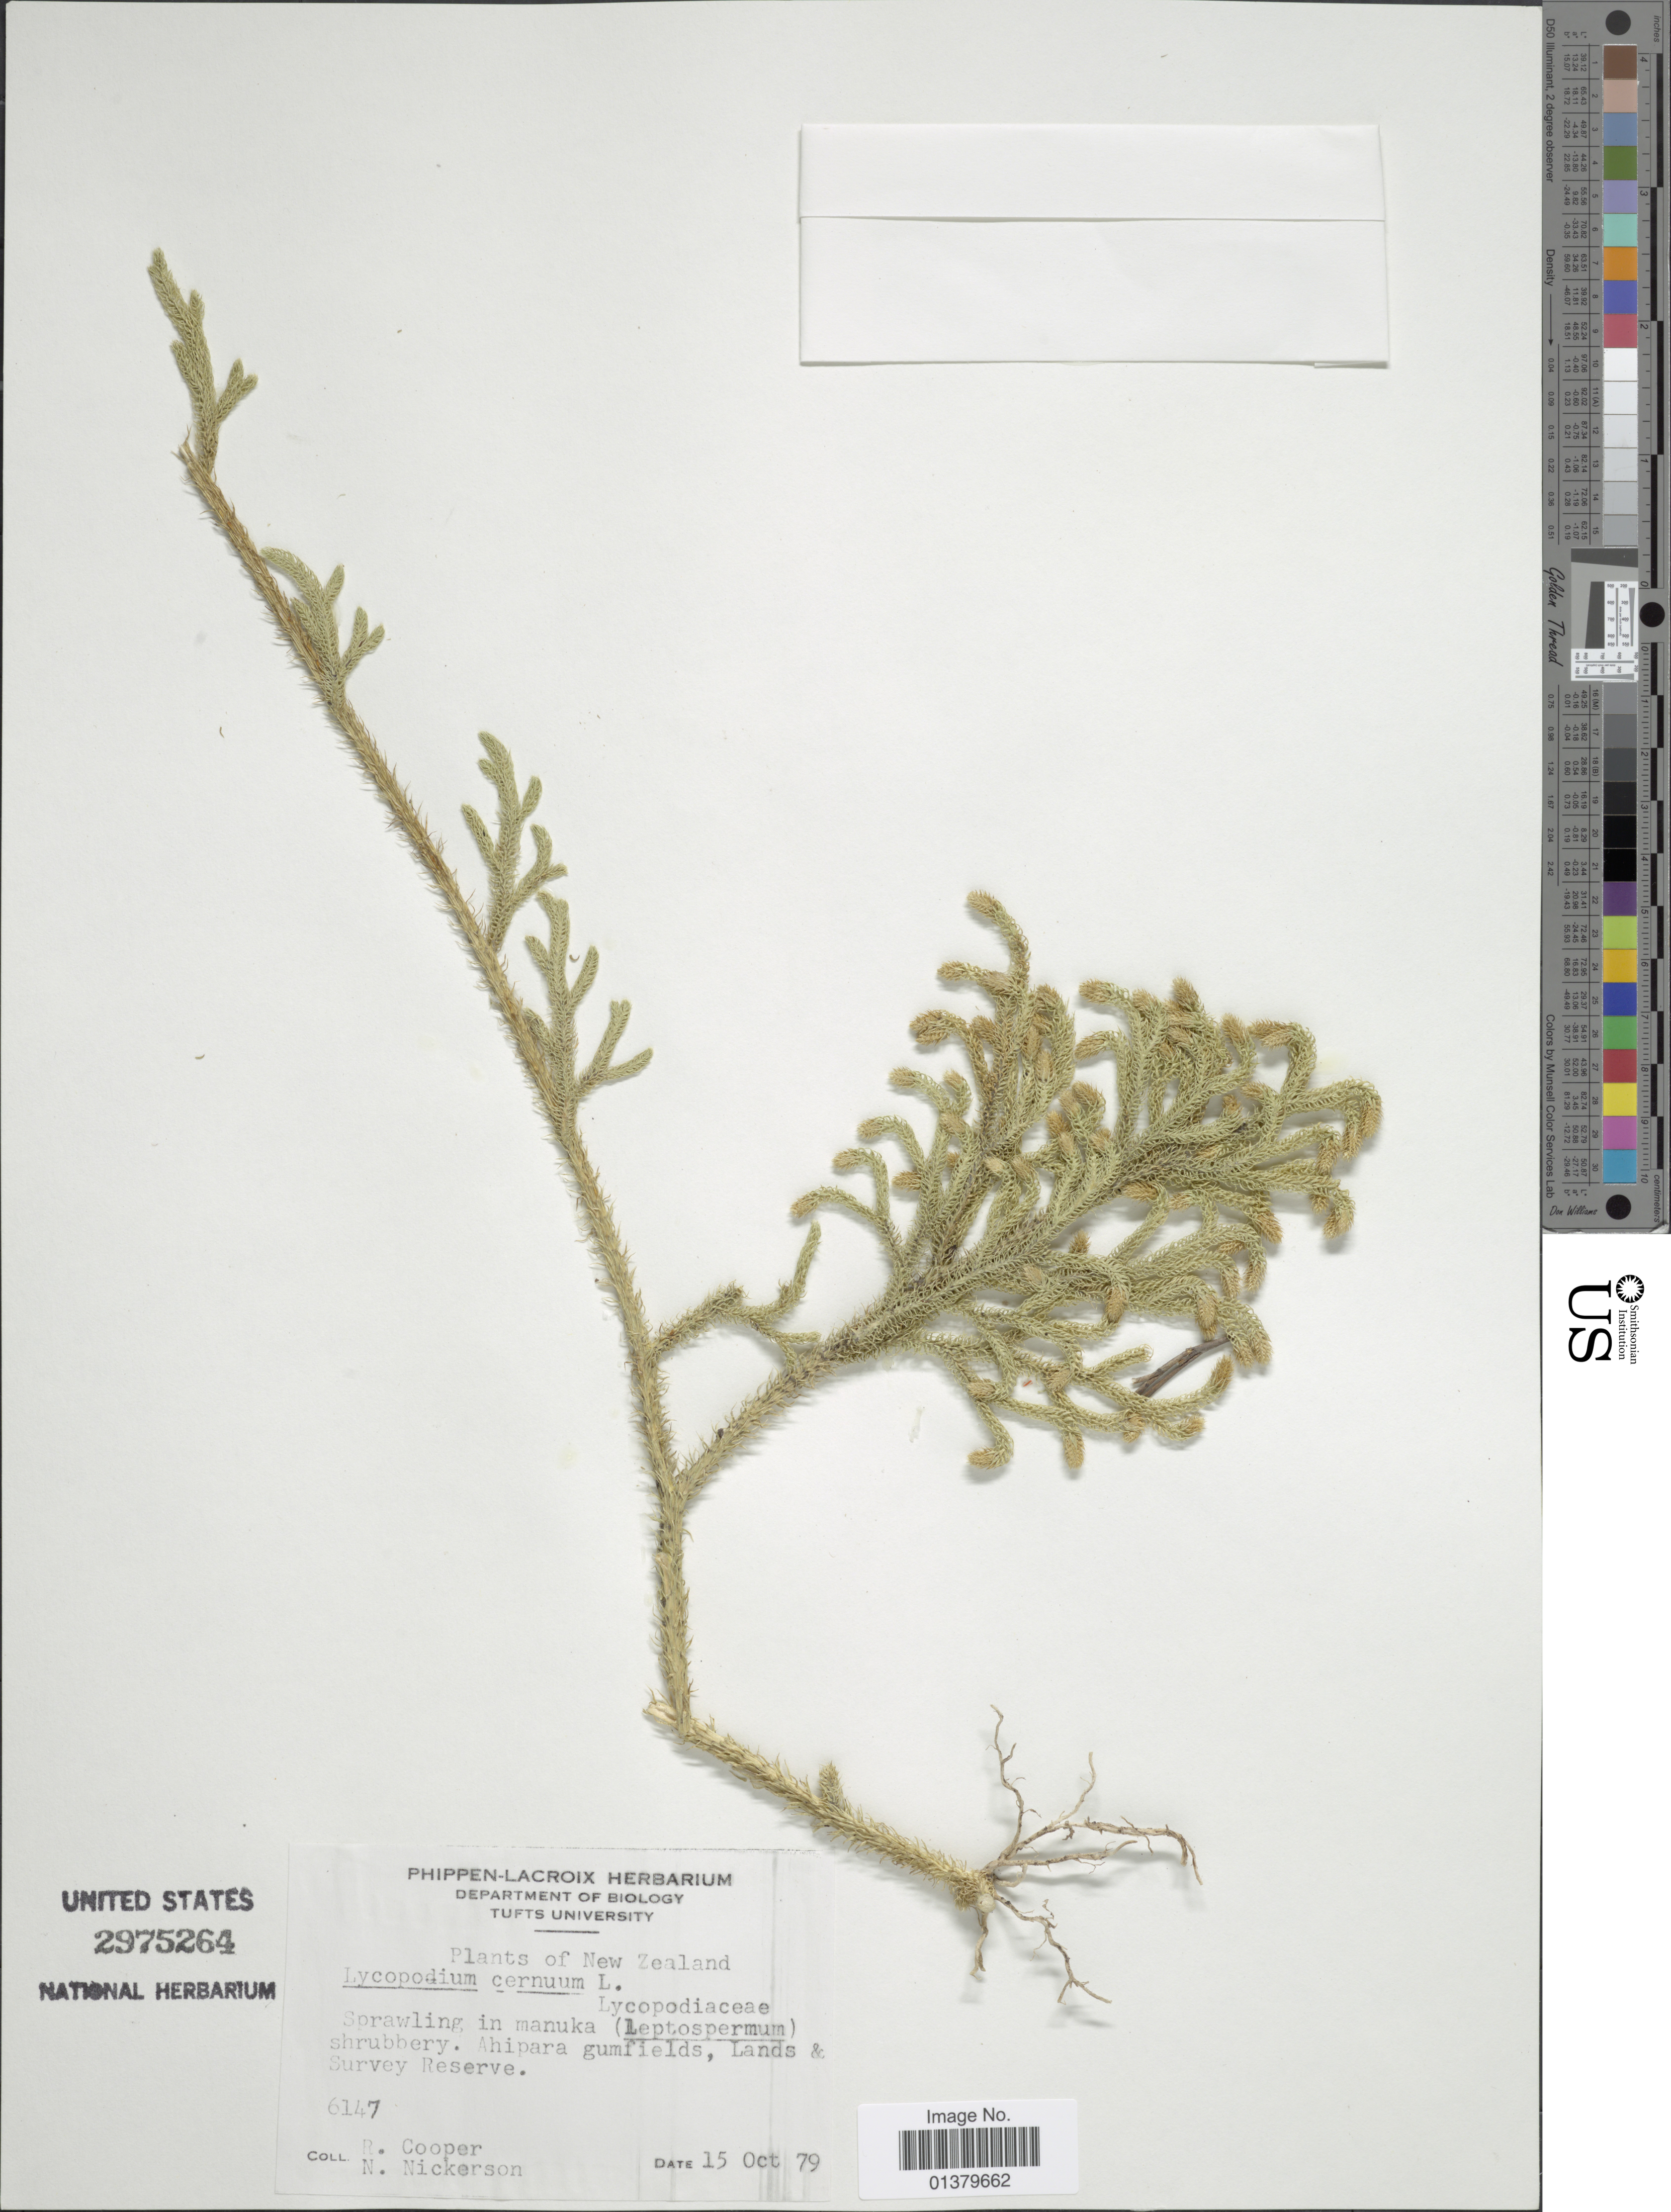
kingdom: Plantae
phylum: Tracheophyta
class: Lycopodiopsida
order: Lycopodiales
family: Lycopodiaceae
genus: Palhinhaea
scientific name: Palhinhaea cernua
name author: (L.) Vasc. & Franco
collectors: R. Cooper & N. Nickerson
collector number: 6147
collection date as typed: Transcribed d/m/y: 15/10/79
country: New Zealand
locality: Ahipara gumfields, Lands & Survey Reserve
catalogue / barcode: US 2975264